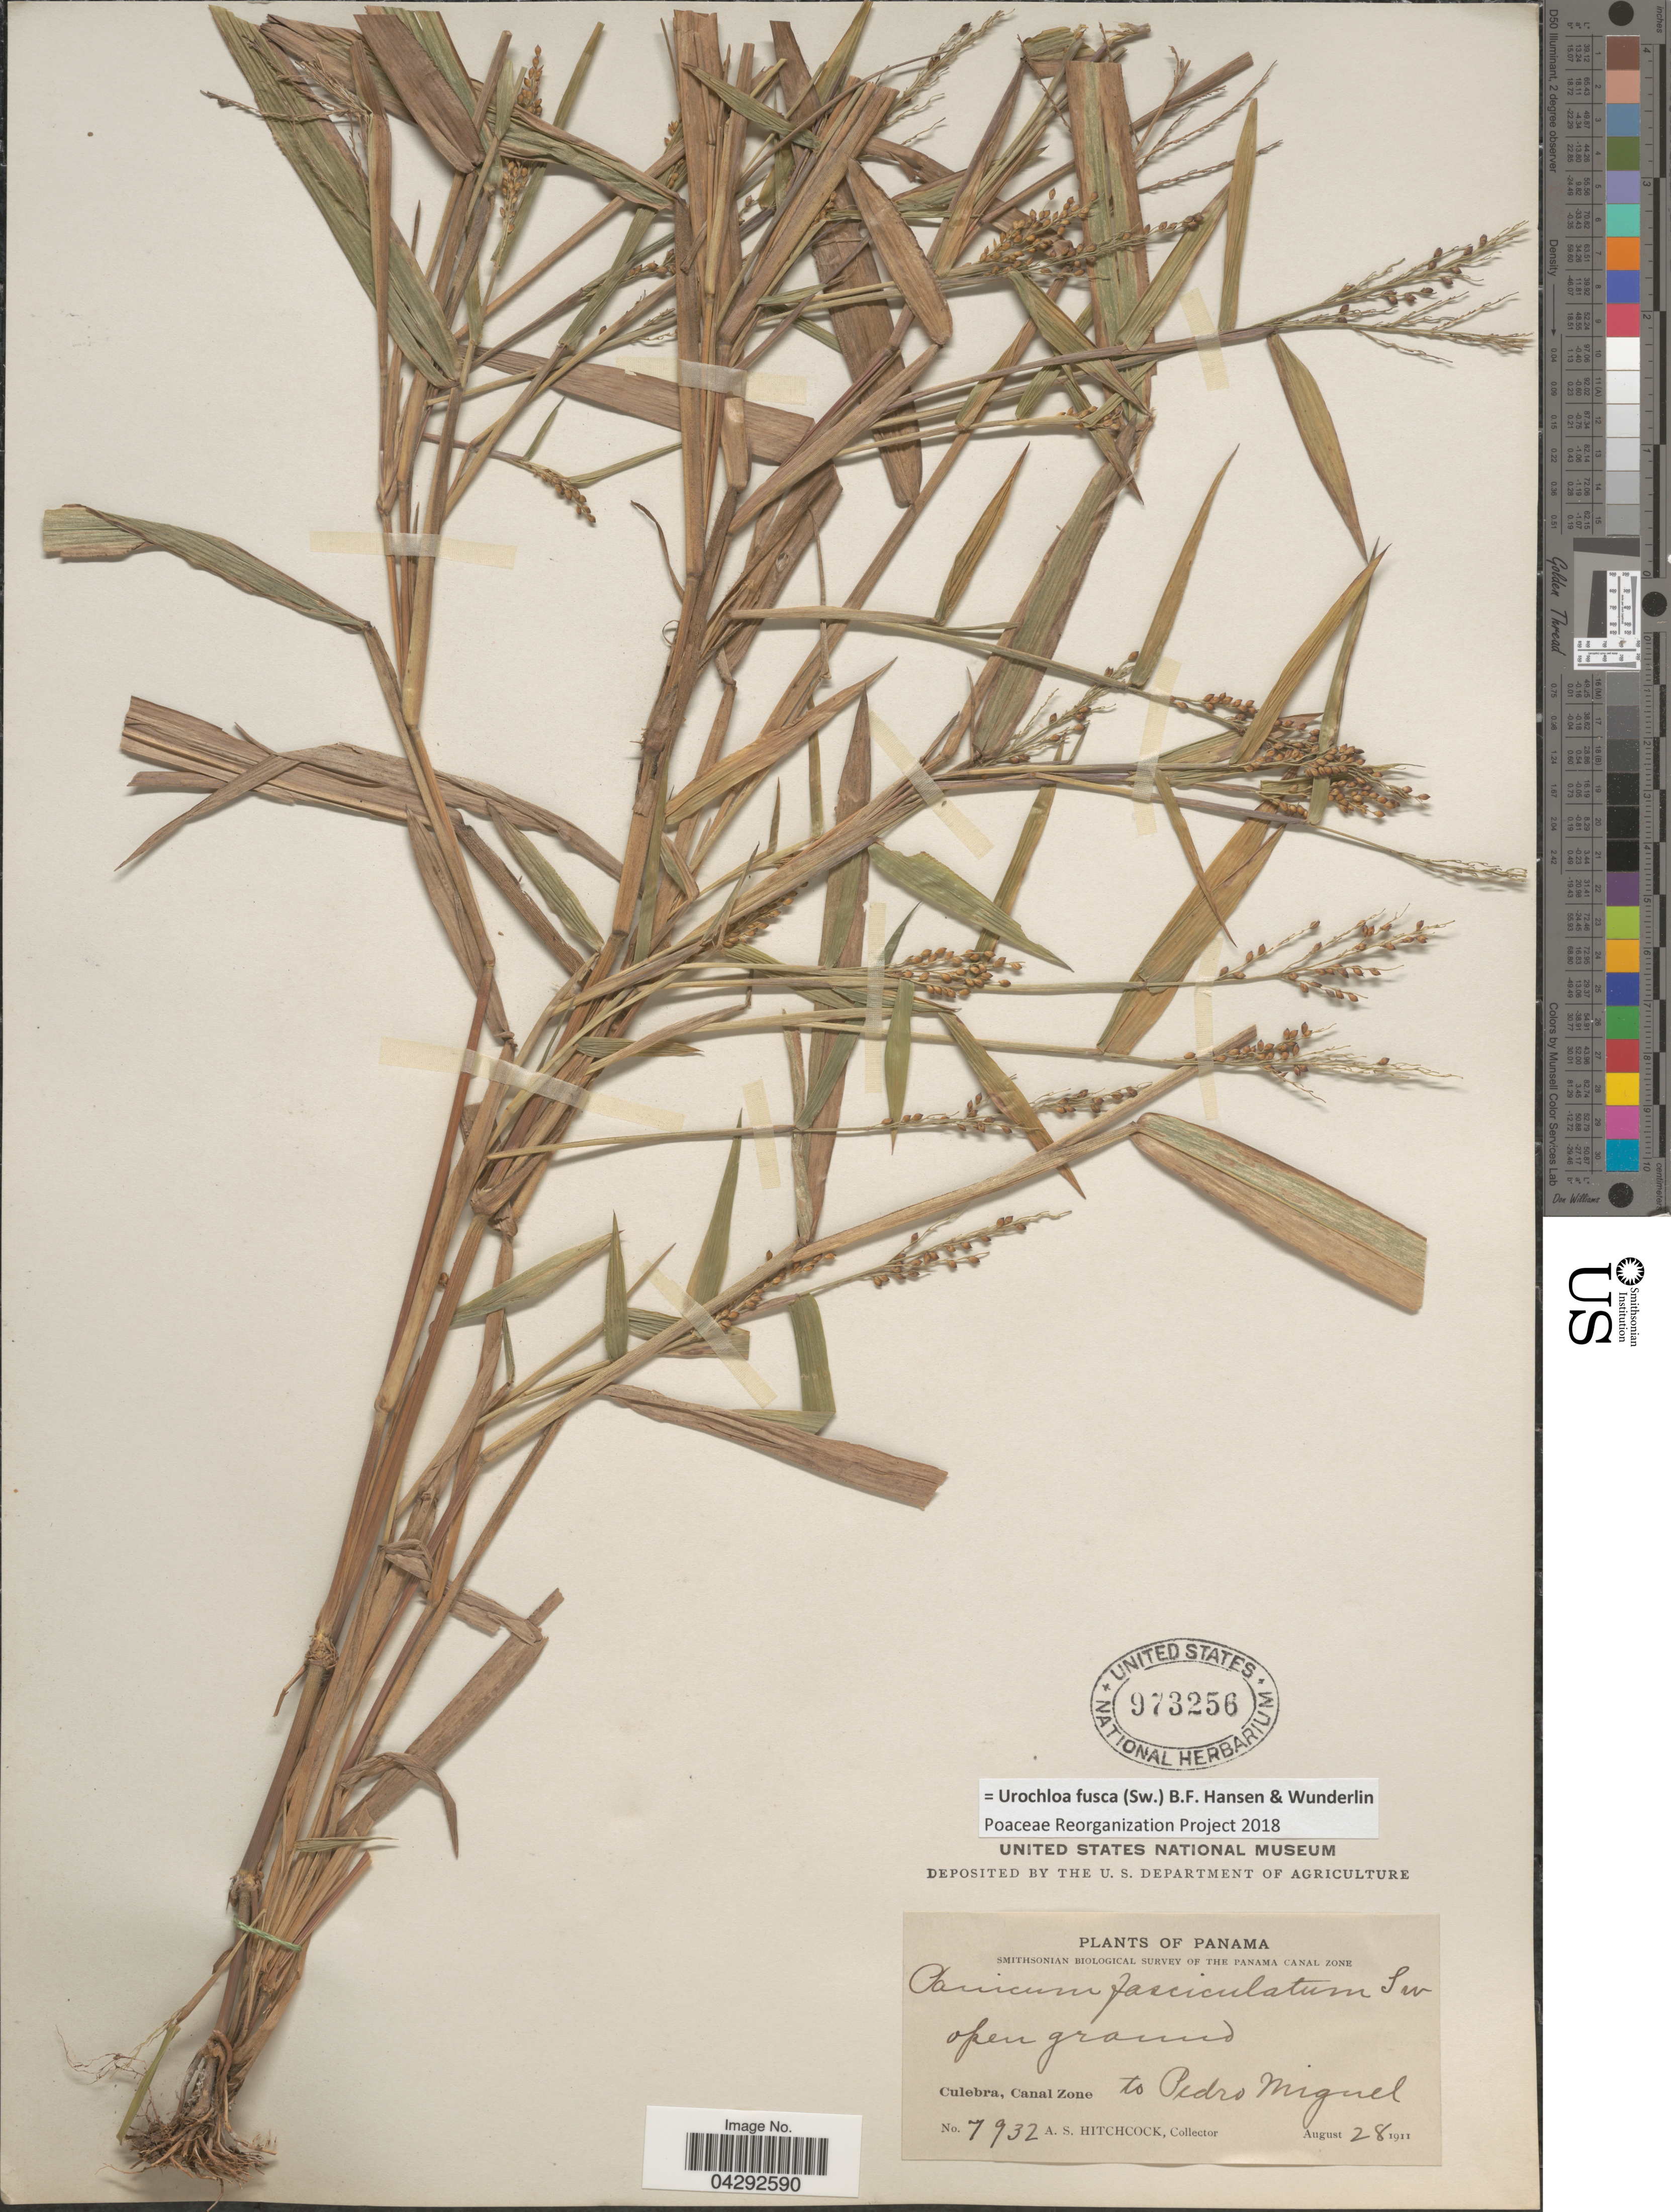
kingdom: Plantae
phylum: Tracheophyta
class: Liliopsida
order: Poales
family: Poaceae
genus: Urochloa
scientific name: Urochloa fusca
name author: (Sw.) B.F. Hansen & Wunderlin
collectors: A. S. Hitchcock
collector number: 7932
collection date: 1911-08-28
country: Panama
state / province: Colón / Panamá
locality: Smithsonian Biological Survey of the Panama Canal Zone. Open ground. Culebra, Canal Zone to Pedro Miguel.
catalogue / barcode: US 973256